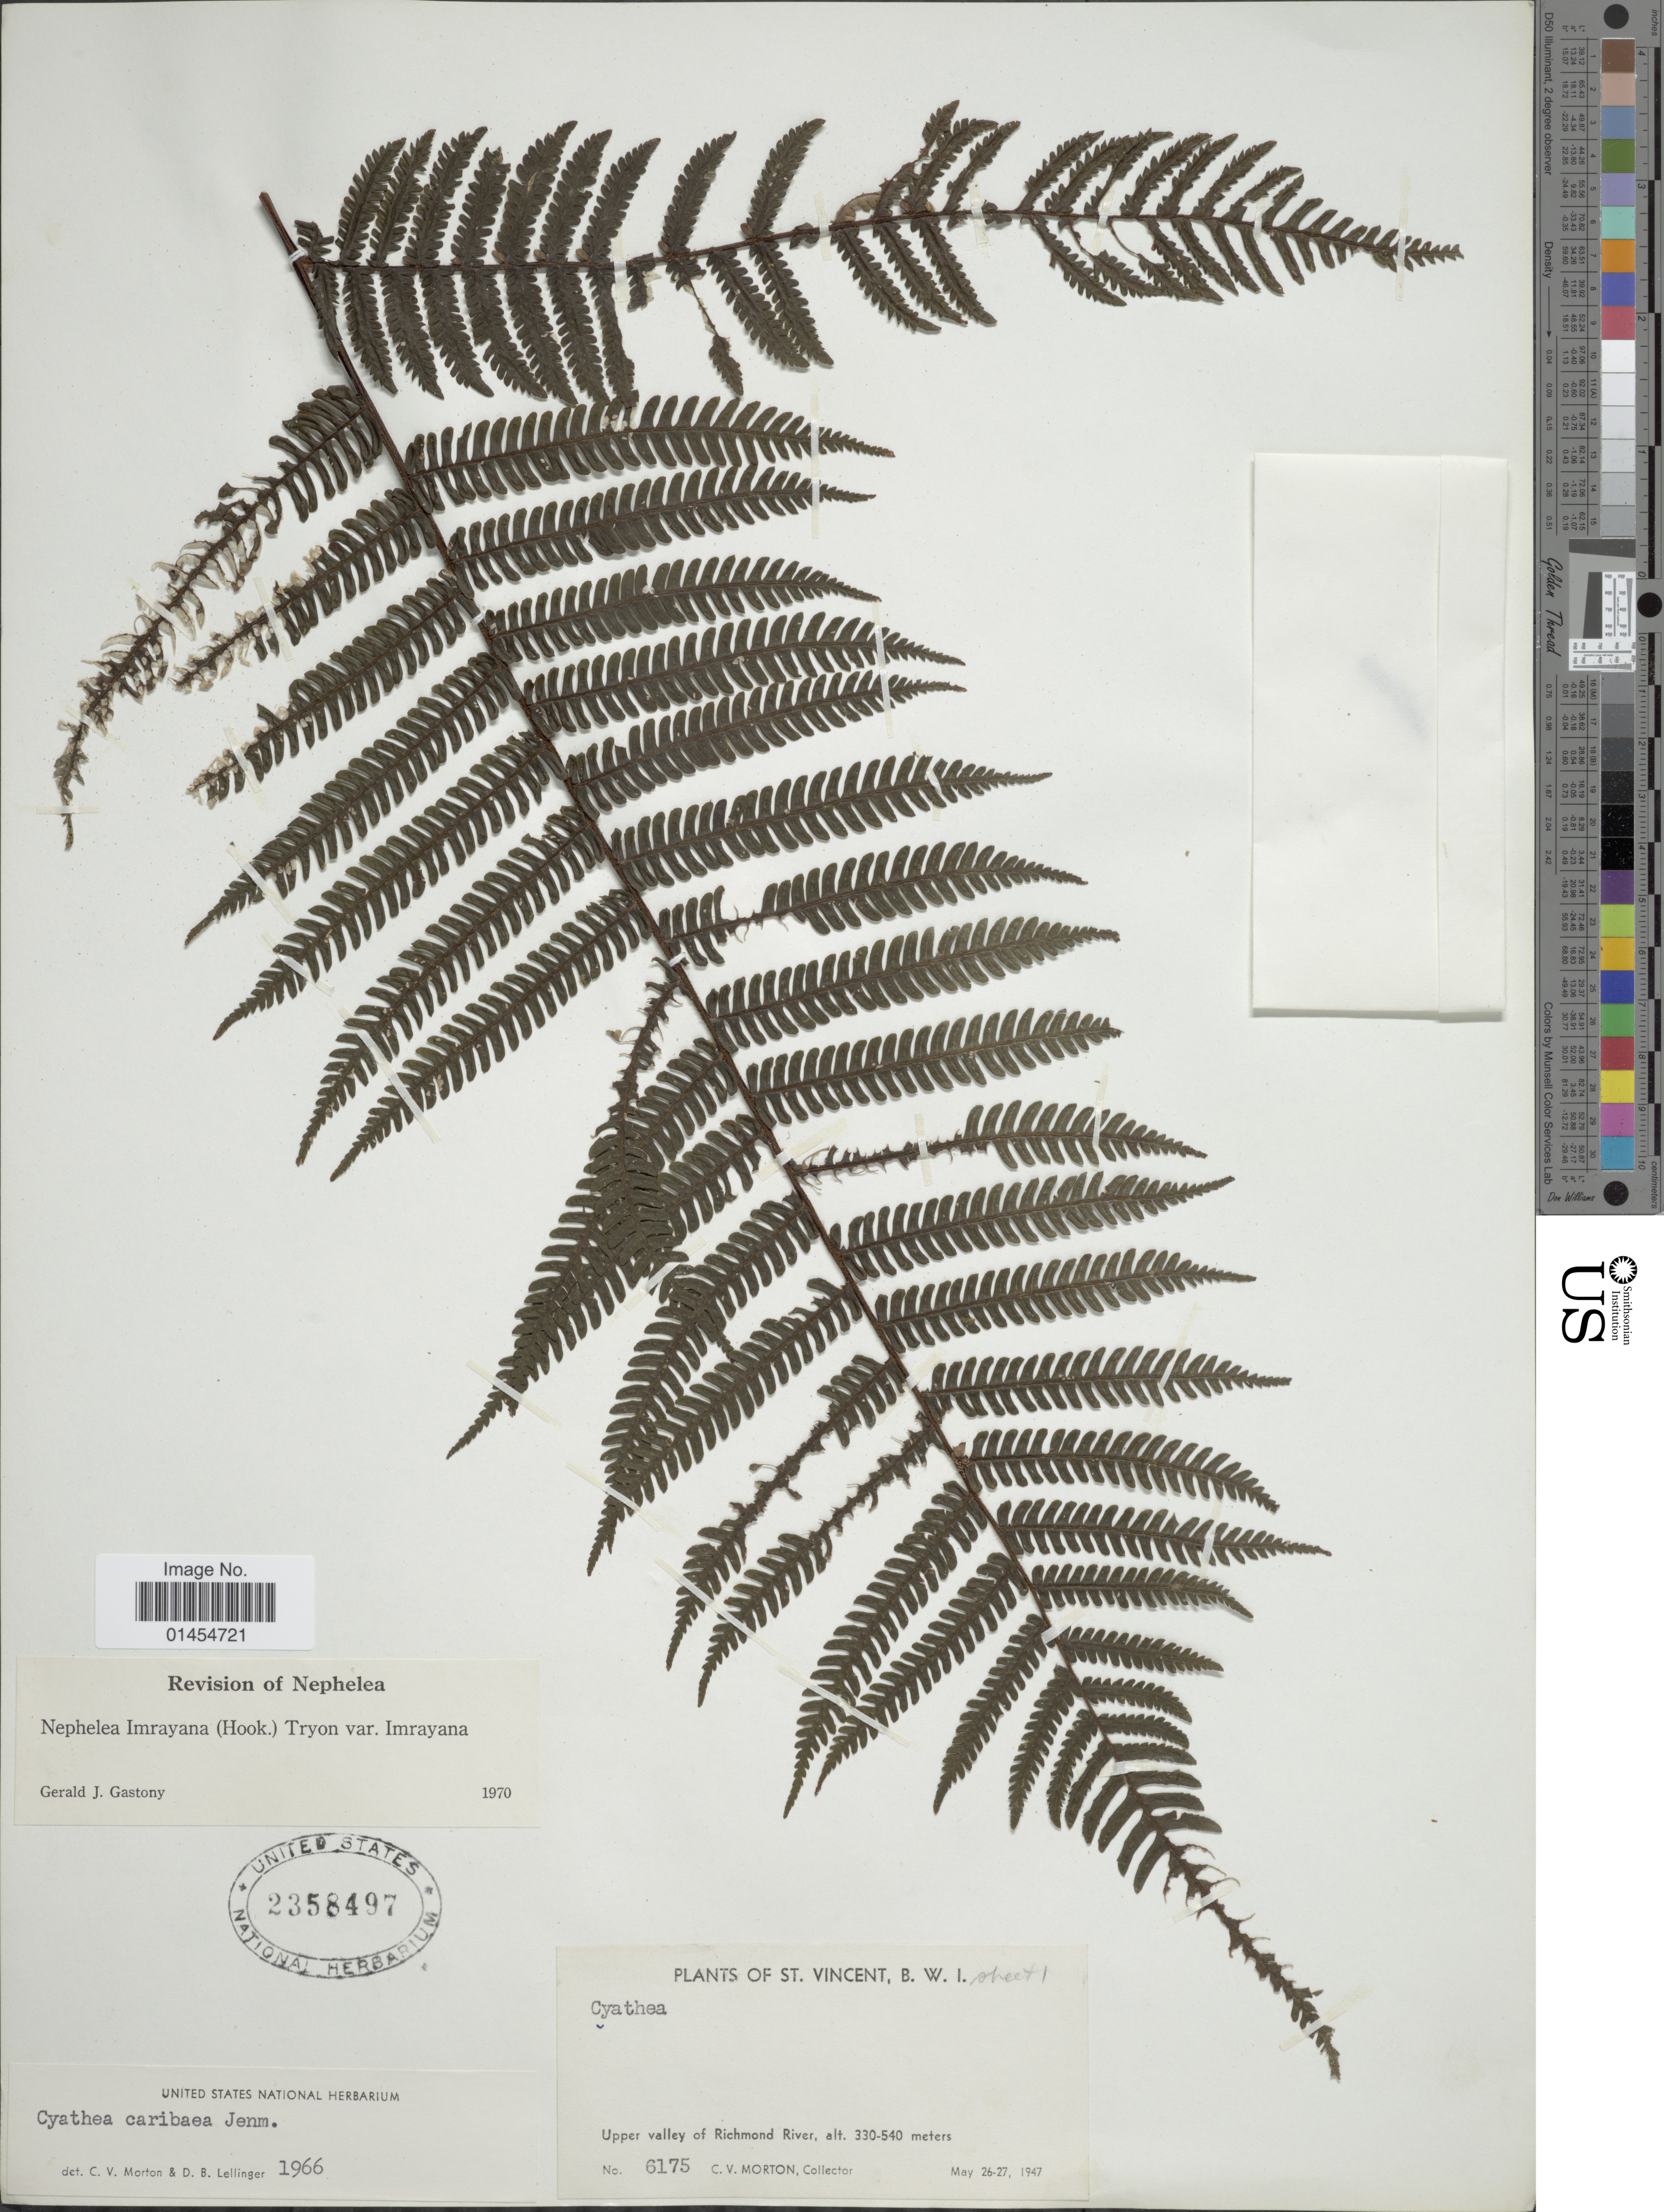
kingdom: Plantae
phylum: Tracheophyta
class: Polypodiopsida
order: Cyatheales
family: Cyatheaceae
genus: Alsophila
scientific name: Alsophila imrayana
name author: (Hook.) D.S. Conant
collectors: C. V. Morton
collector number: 6175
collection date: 1947-05-26/1947-05-27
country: St. Vincent - Grenadines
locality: St. Vincent, B.W.I. Upper valley of Richmond River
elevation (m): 330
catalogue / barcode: US 2358497